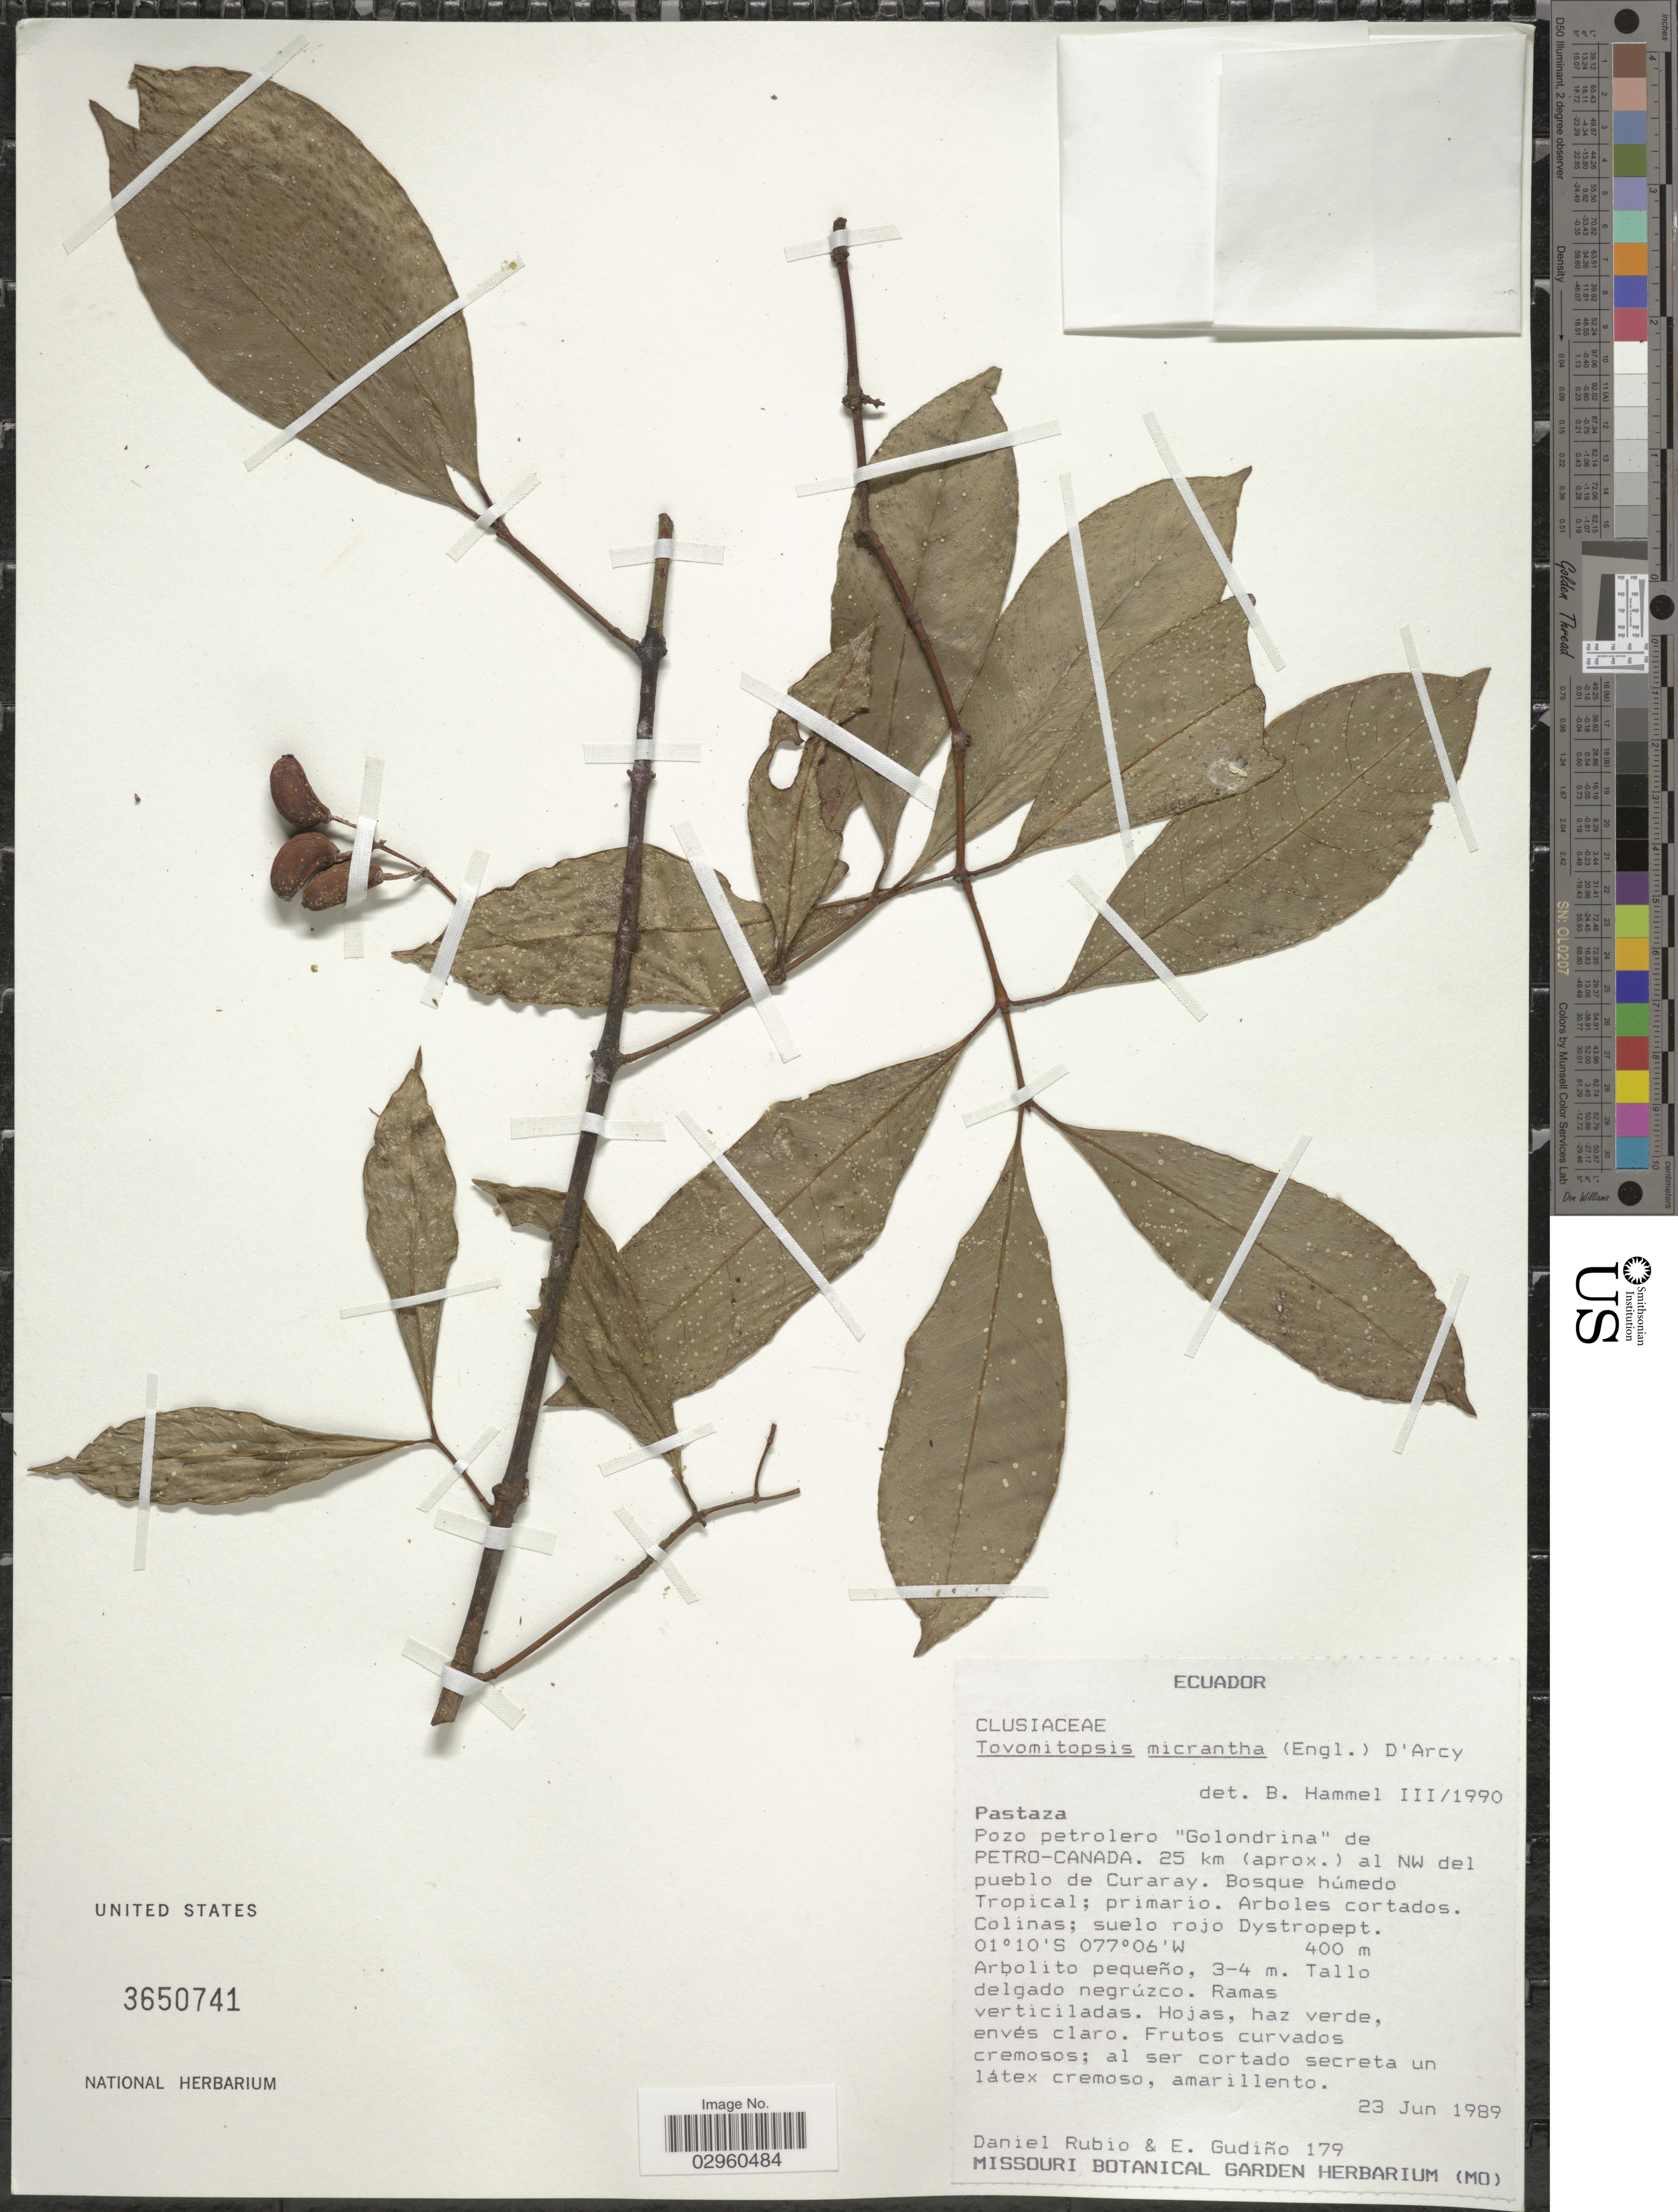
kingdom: Plantae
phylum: Tracheophyta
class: Magnoliopsida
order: Malpighiales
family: Clusiaceae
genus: Tovomitopsis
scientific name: Tovomitopsis micrantha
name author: (Engl.) D'Arcy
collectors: D. Rubio & E. Gudiño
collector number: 179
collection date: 1989-06-23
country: Ecuador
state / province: Pastaza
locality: Pozo petrolero "Golondrina" de Petro-Canada. 25 km (aprox.) al NW del pueblo de Curaray.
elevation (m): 400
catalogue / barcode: US 3650741